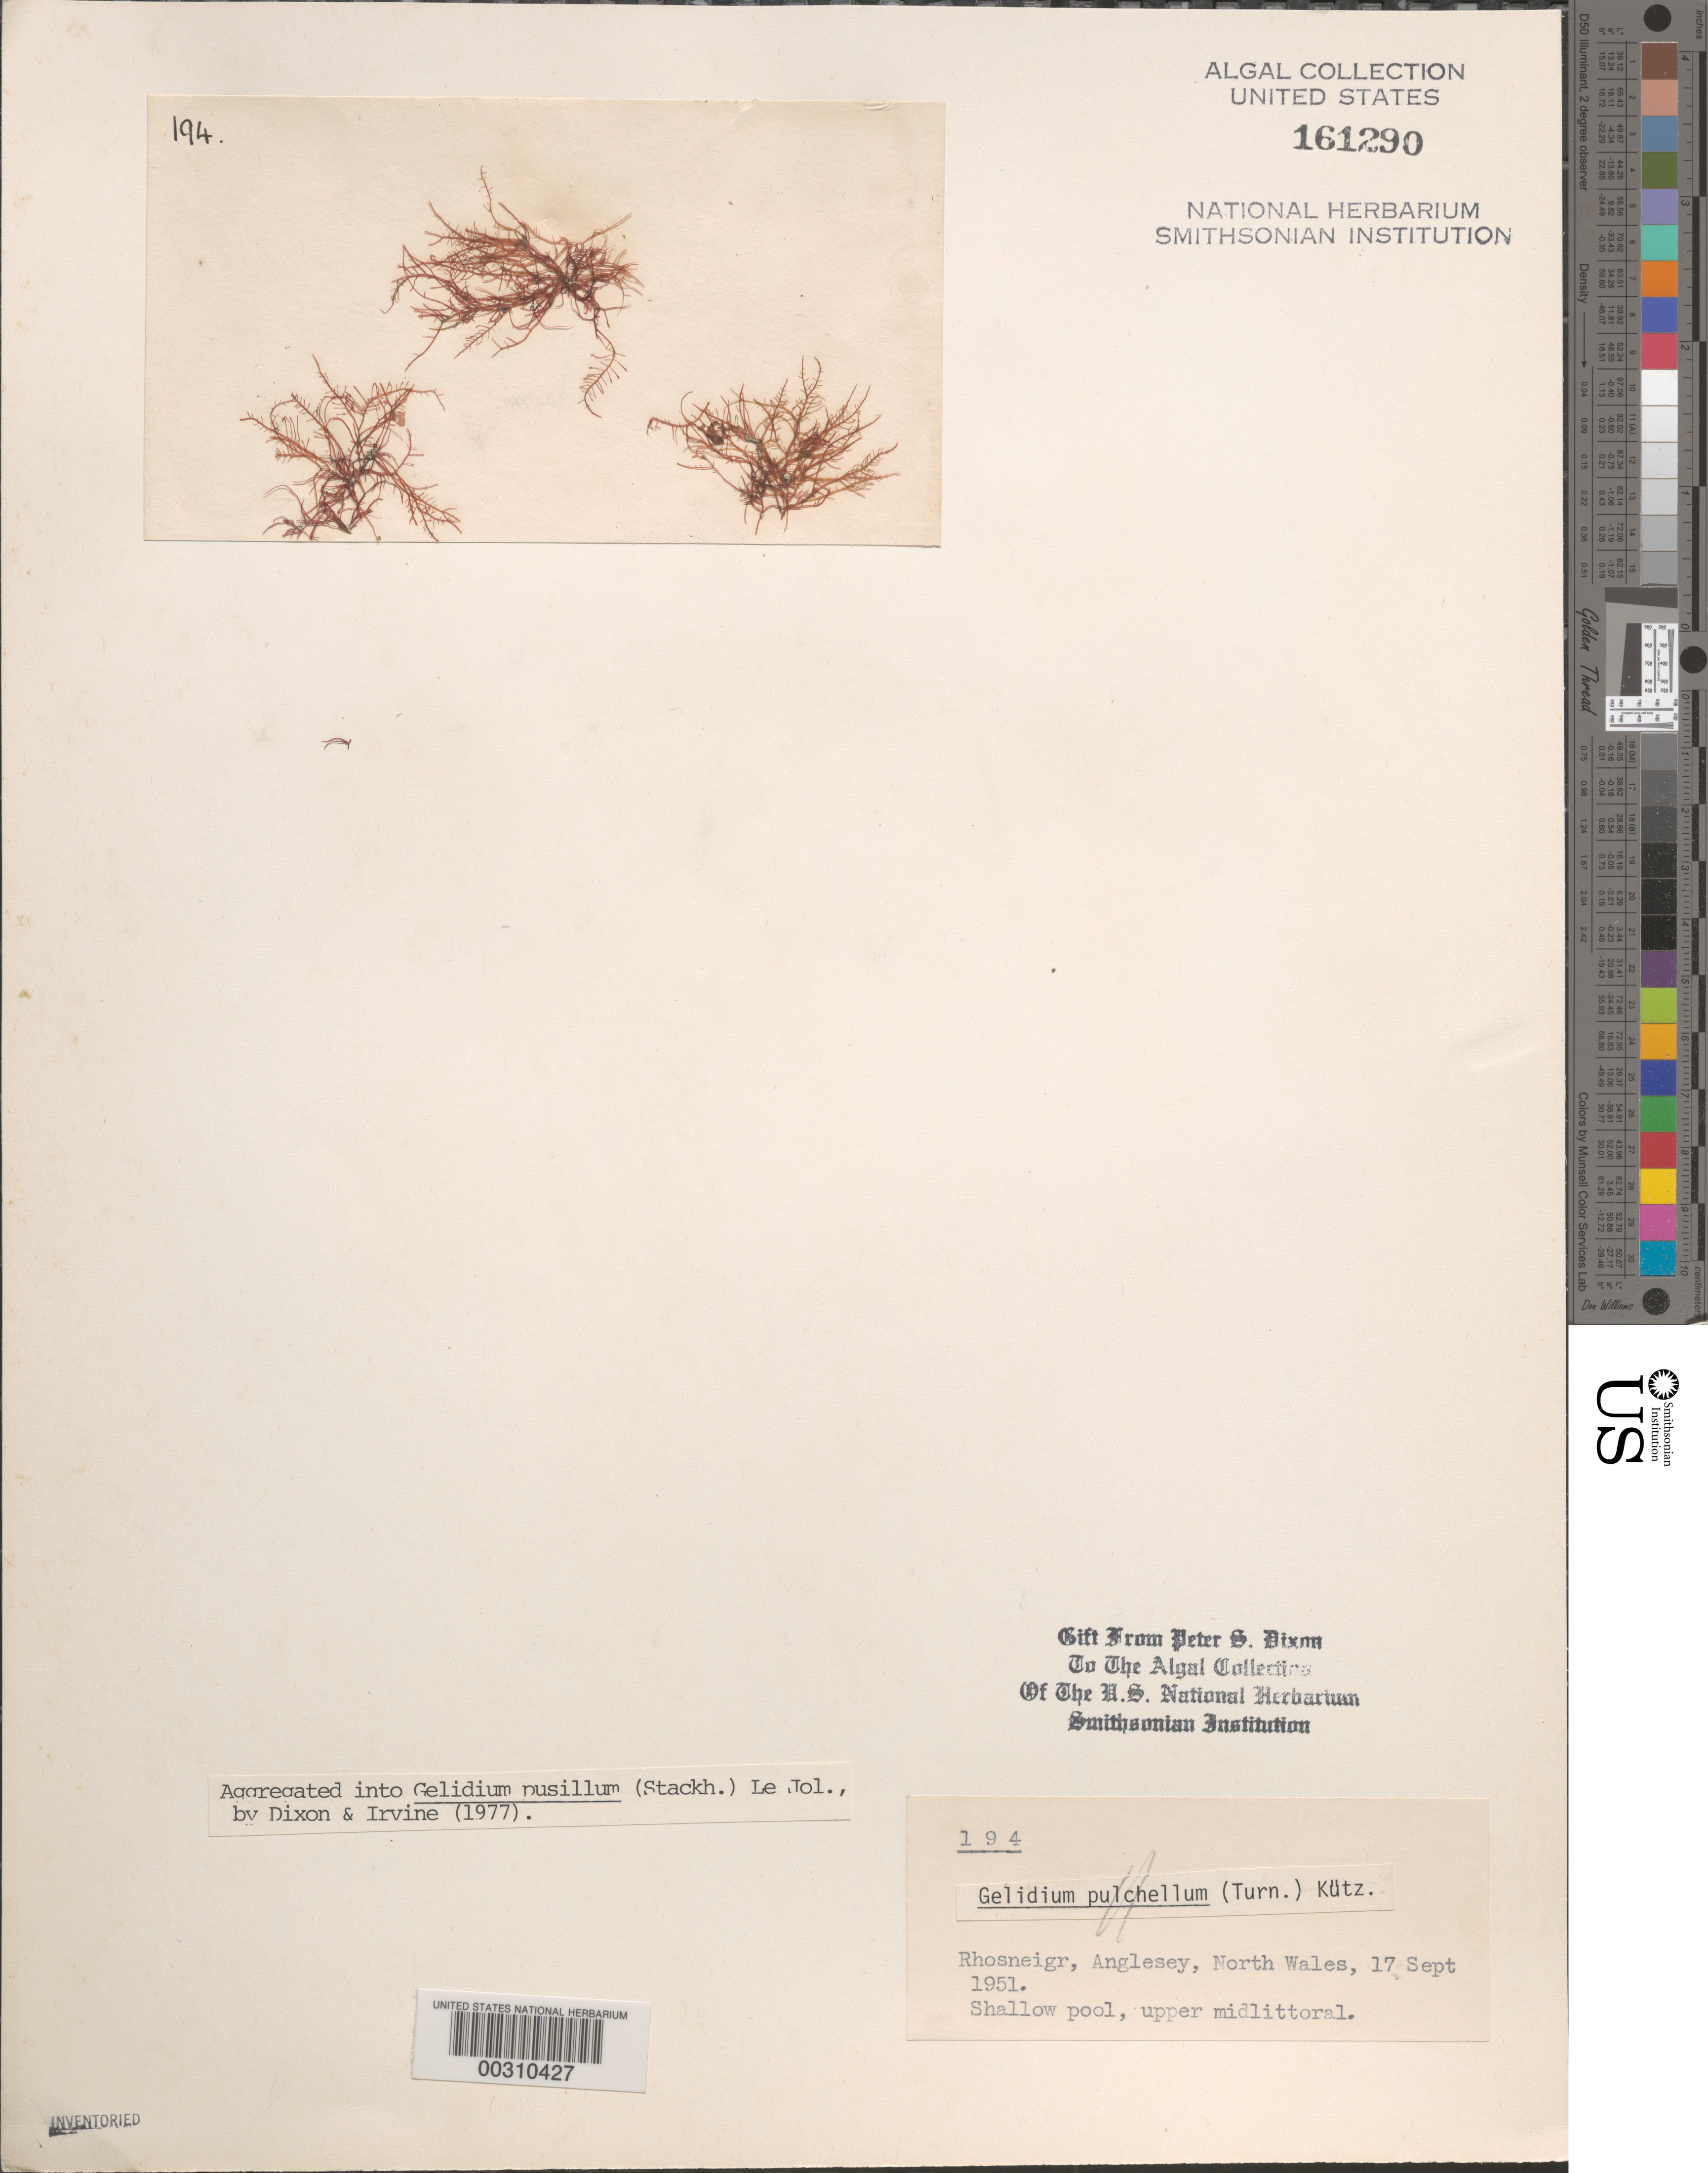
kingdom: Plantae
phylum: Rhodophyta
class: Florideophyceae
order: Gelidiales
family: Gelidiaceae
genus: Gelidium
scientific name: Gelidium pusillum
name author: (Stackh.) Le Jol.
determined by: Dixon, P. S.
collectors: P. S. Dixon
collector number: PSD 194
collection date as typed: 17 Sep 1951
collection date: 1951-09-17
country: United Kingdom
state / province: Wales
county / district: Gwynedd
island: Anglesey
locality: Rhosneigr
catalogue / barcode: US 161290